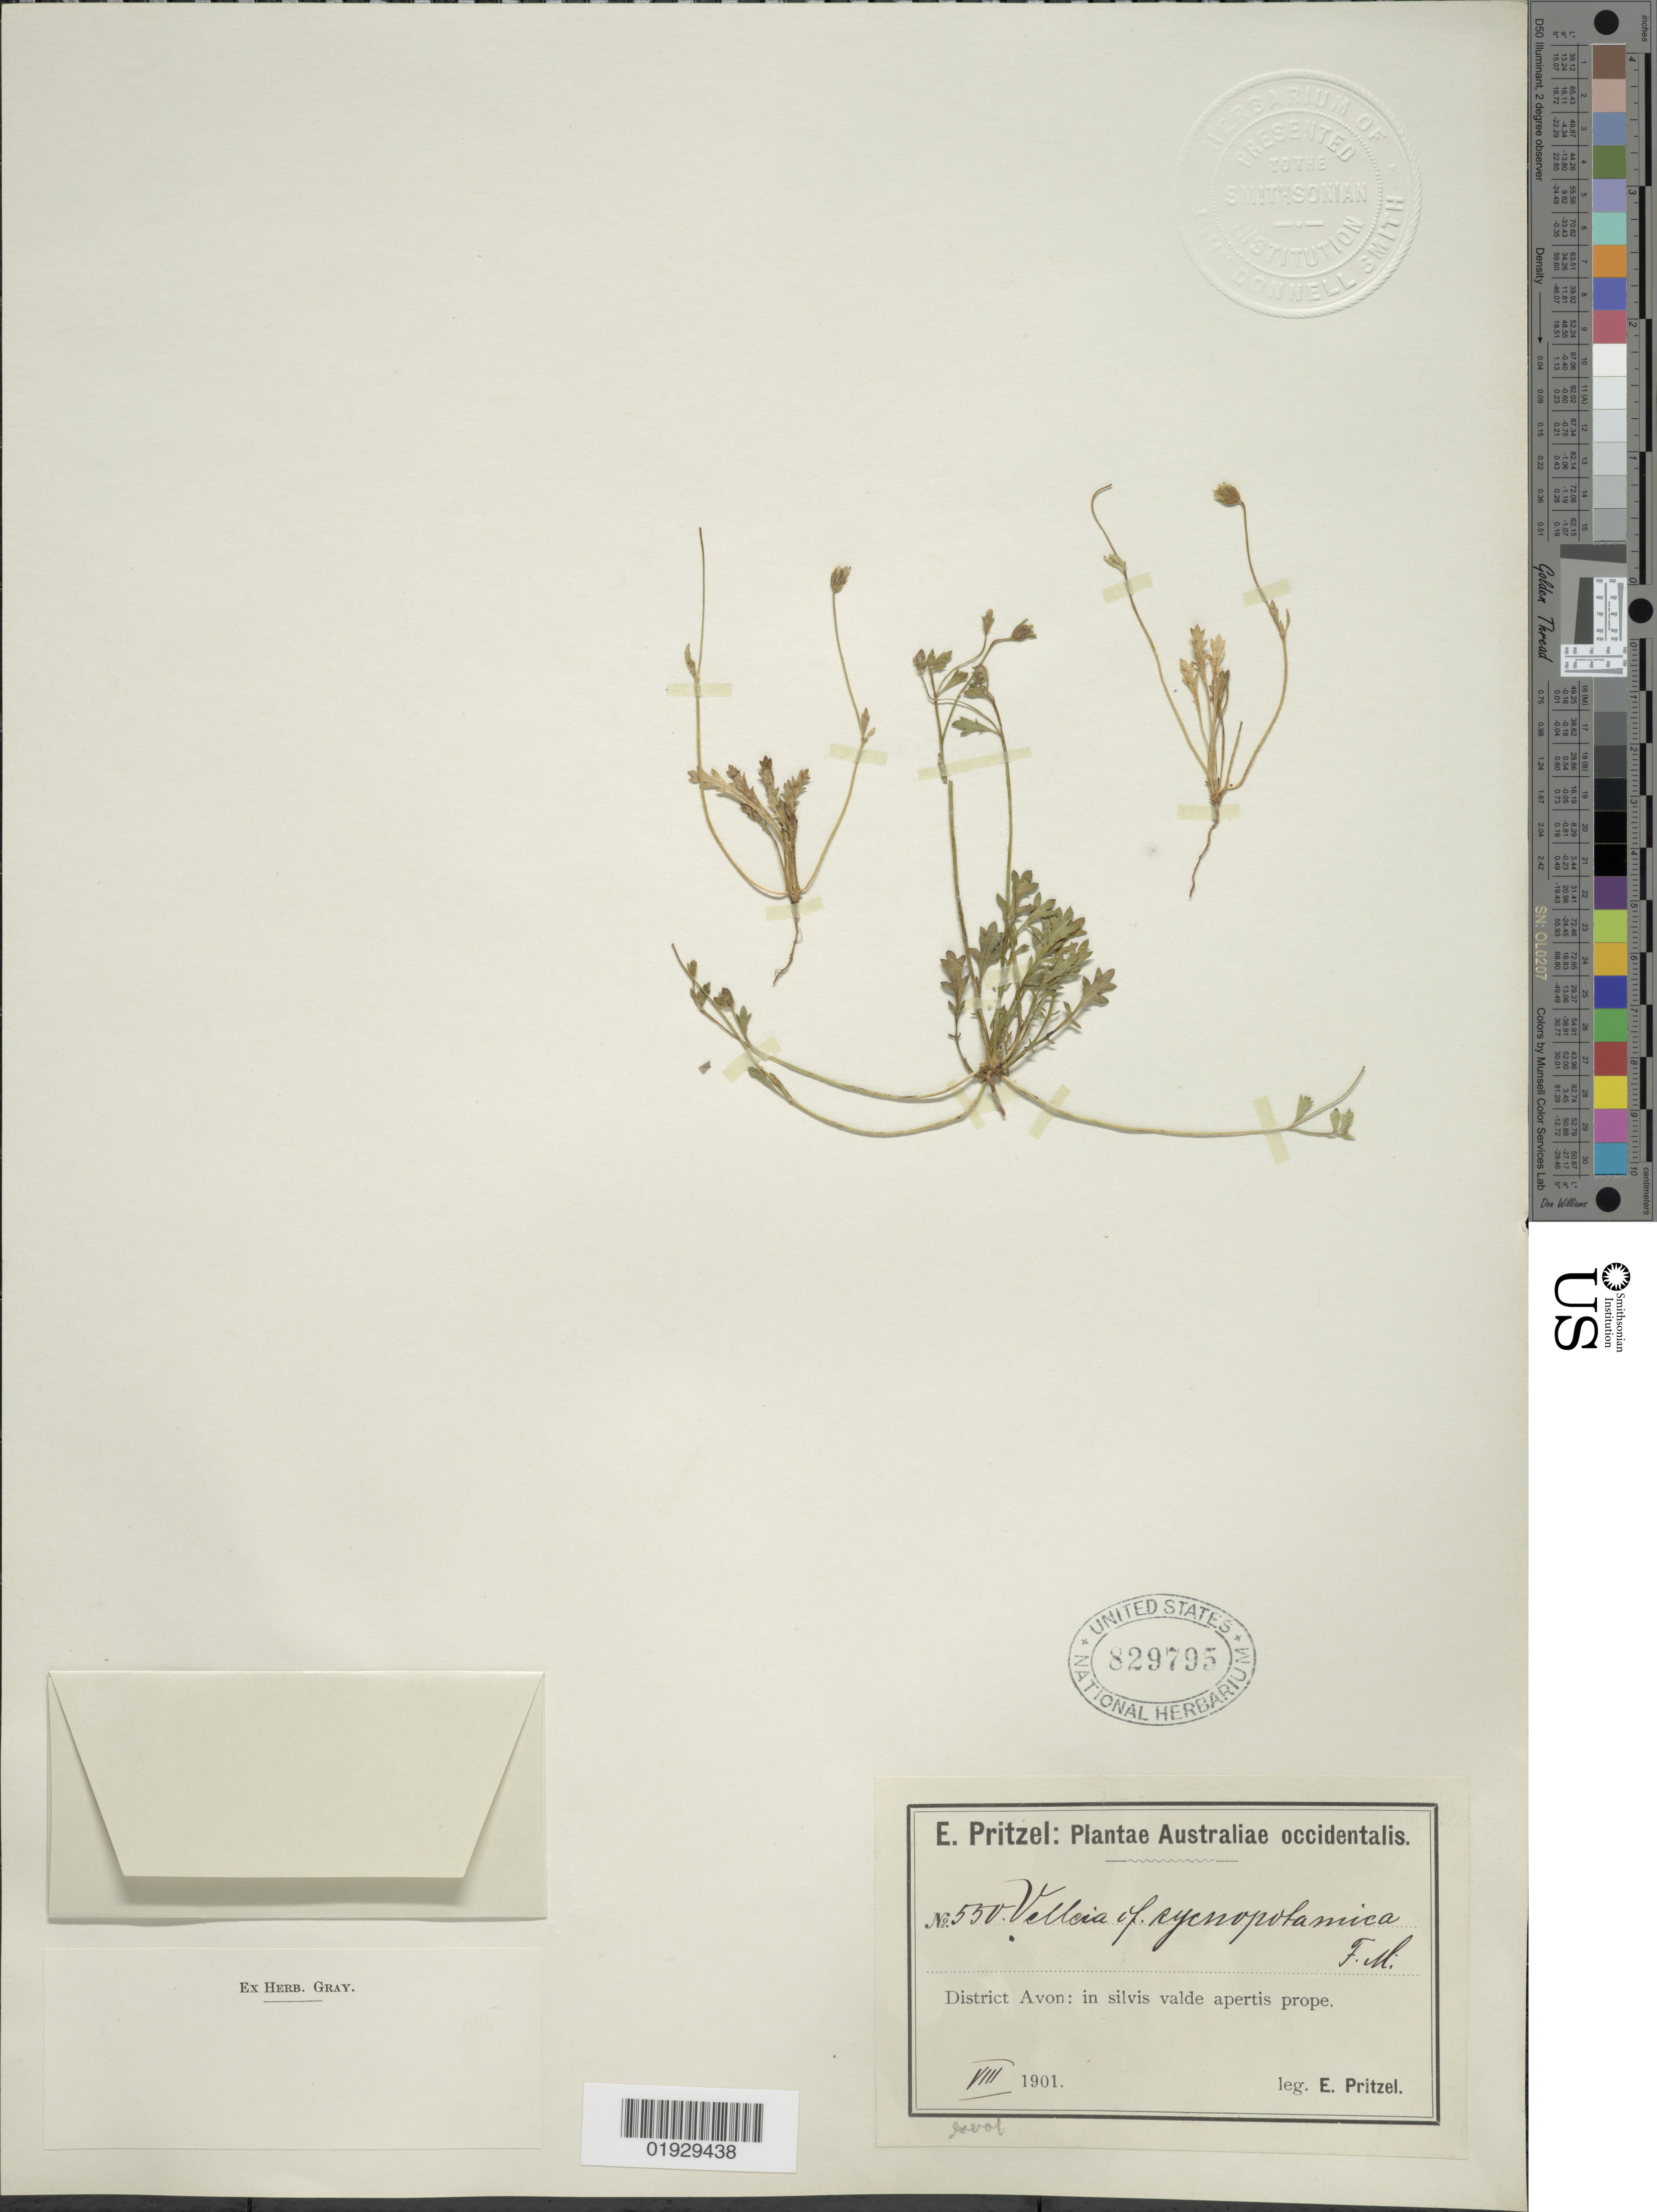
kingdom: Plantae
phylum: Tracheophyta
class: Magnoliopsida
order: Asterales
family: Goodeniaceae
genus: Velleia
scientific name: Velleia cycnopotamica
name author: F. Muell.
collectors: E. G. Pritzel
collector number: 550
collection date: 1901-08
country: Australia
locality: Australiae occidentalis, District Avon: in silvis valde apertis prope.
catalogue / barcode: US 829795